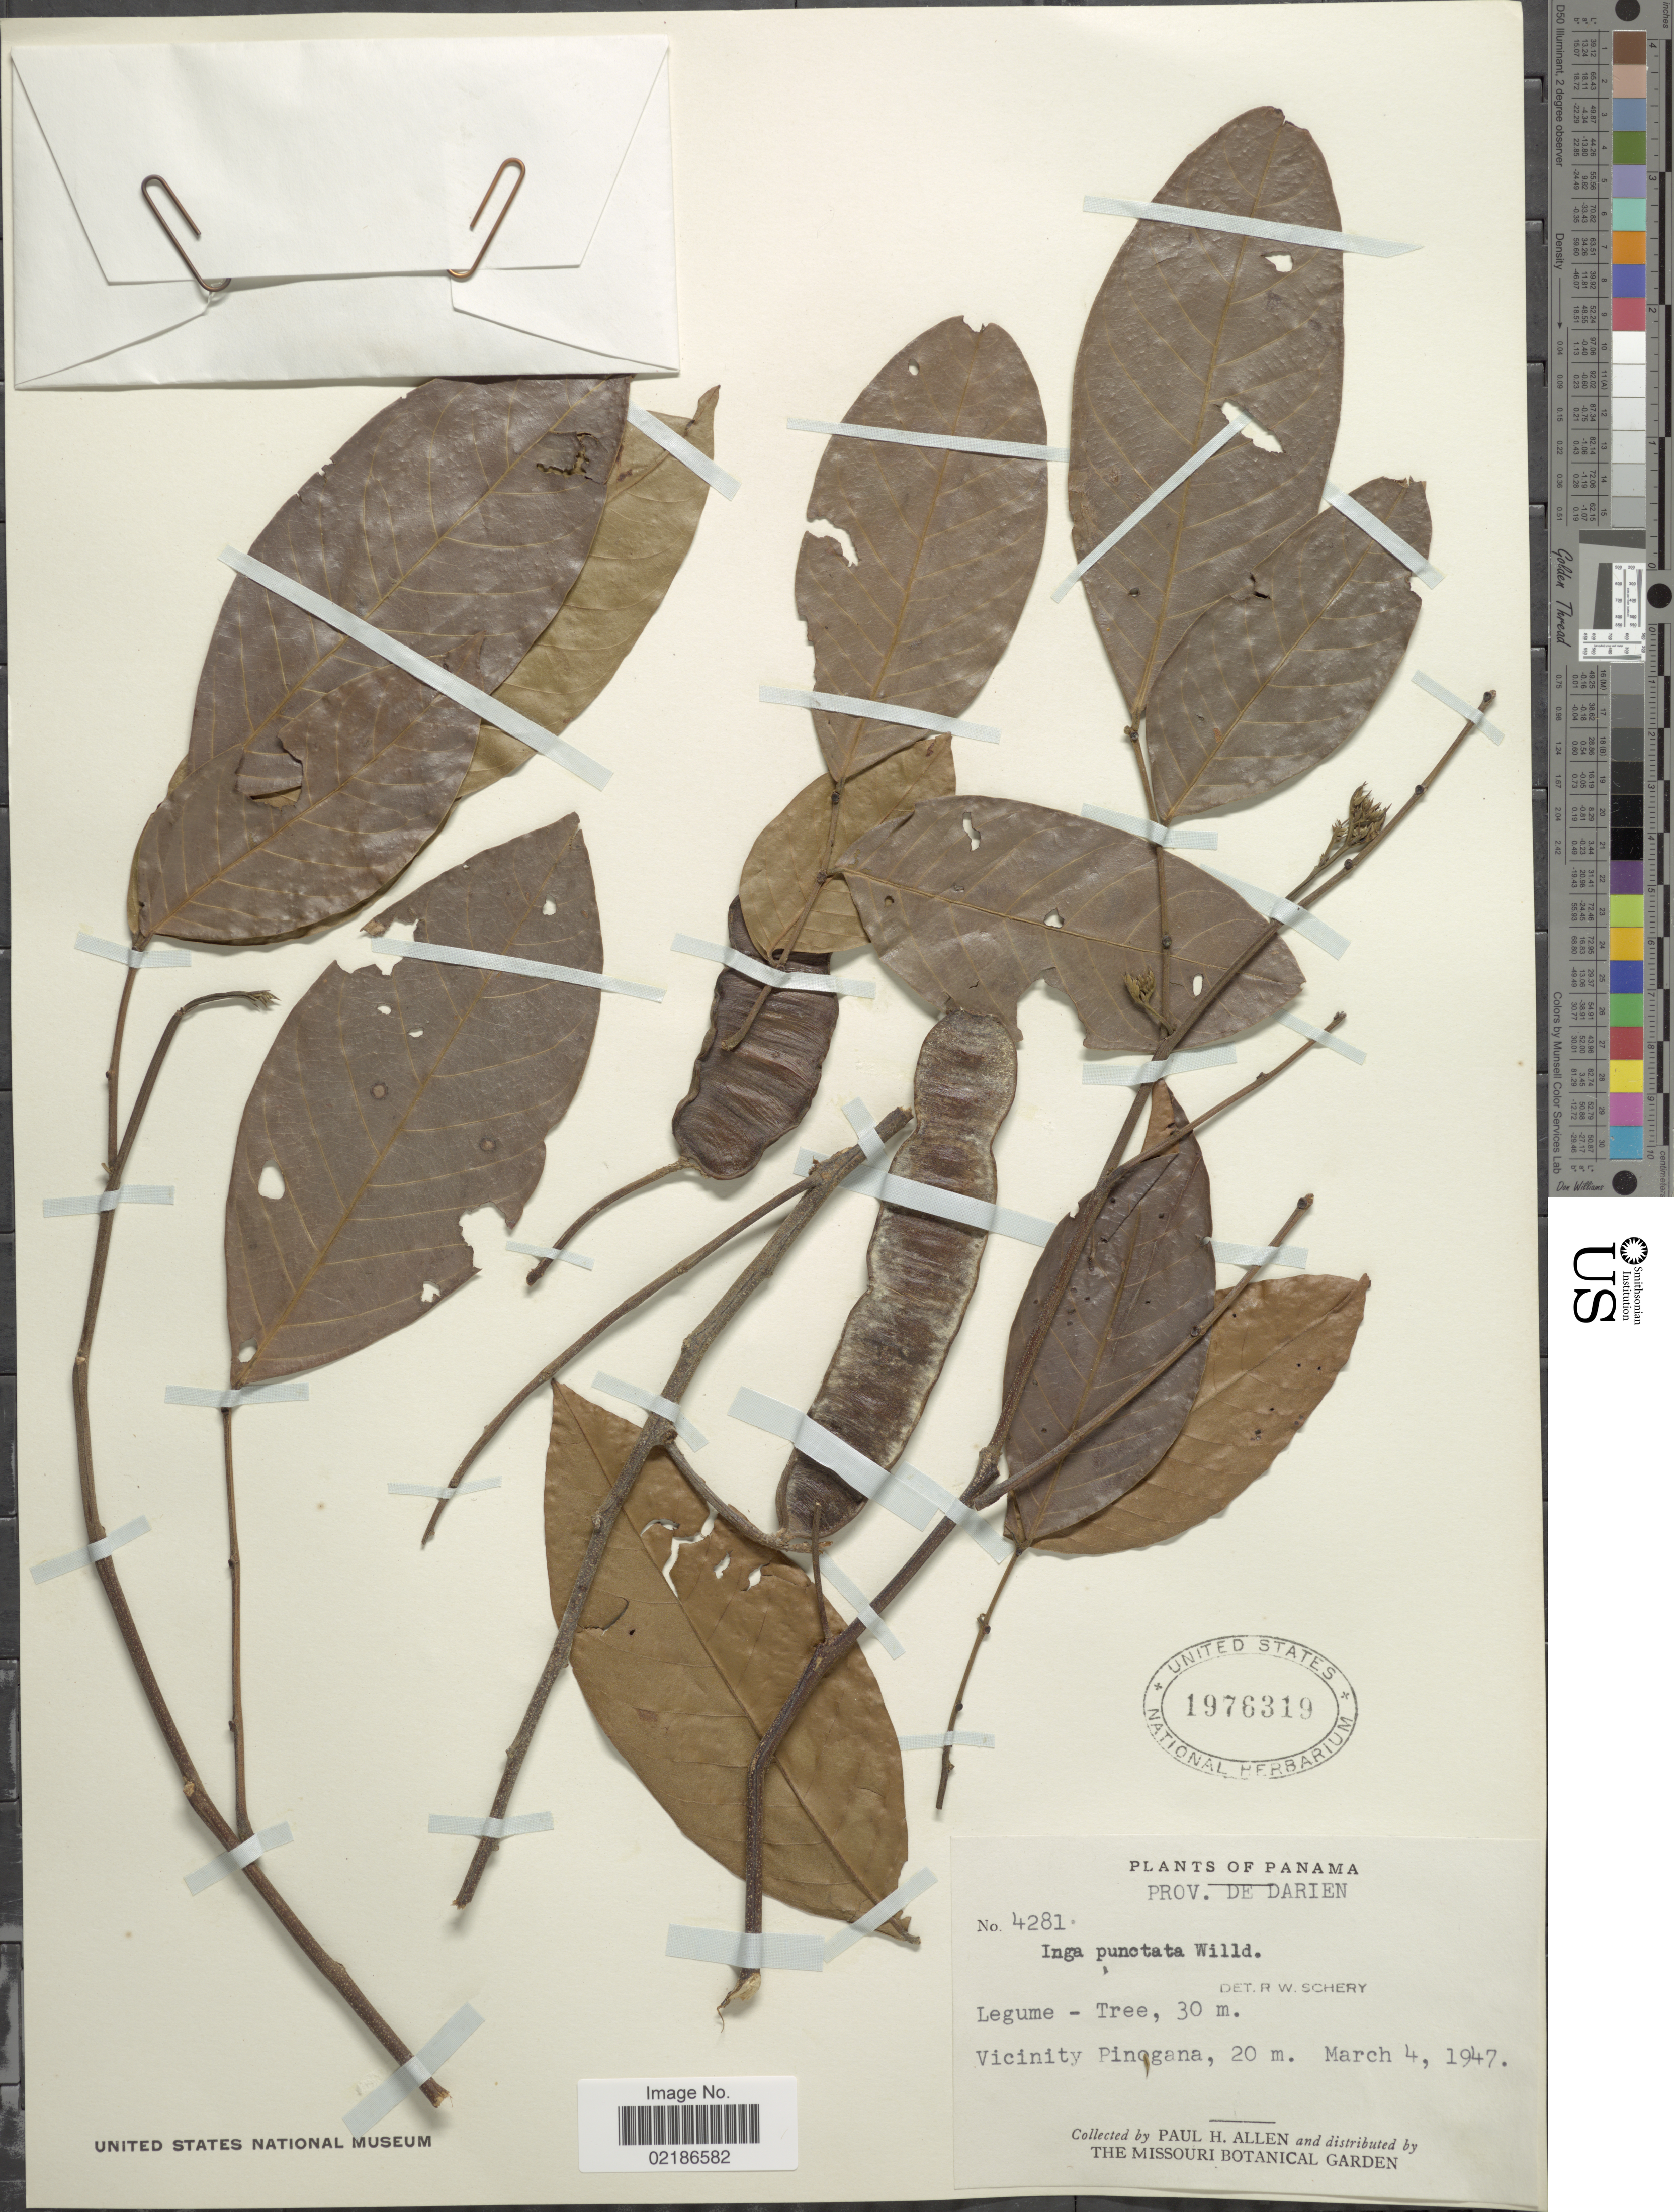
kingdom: Plantae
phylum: Tracheophyta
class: Magnoliopsida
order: Fabales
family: Fabaceae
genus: Inga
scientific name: Inga punctata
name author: Willd.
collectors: P. H. Allen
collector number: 4281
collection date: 1947-03-04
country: Panama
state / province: Darién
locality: Vicinity of Pinogana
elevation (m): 20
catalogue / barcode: US 1976319